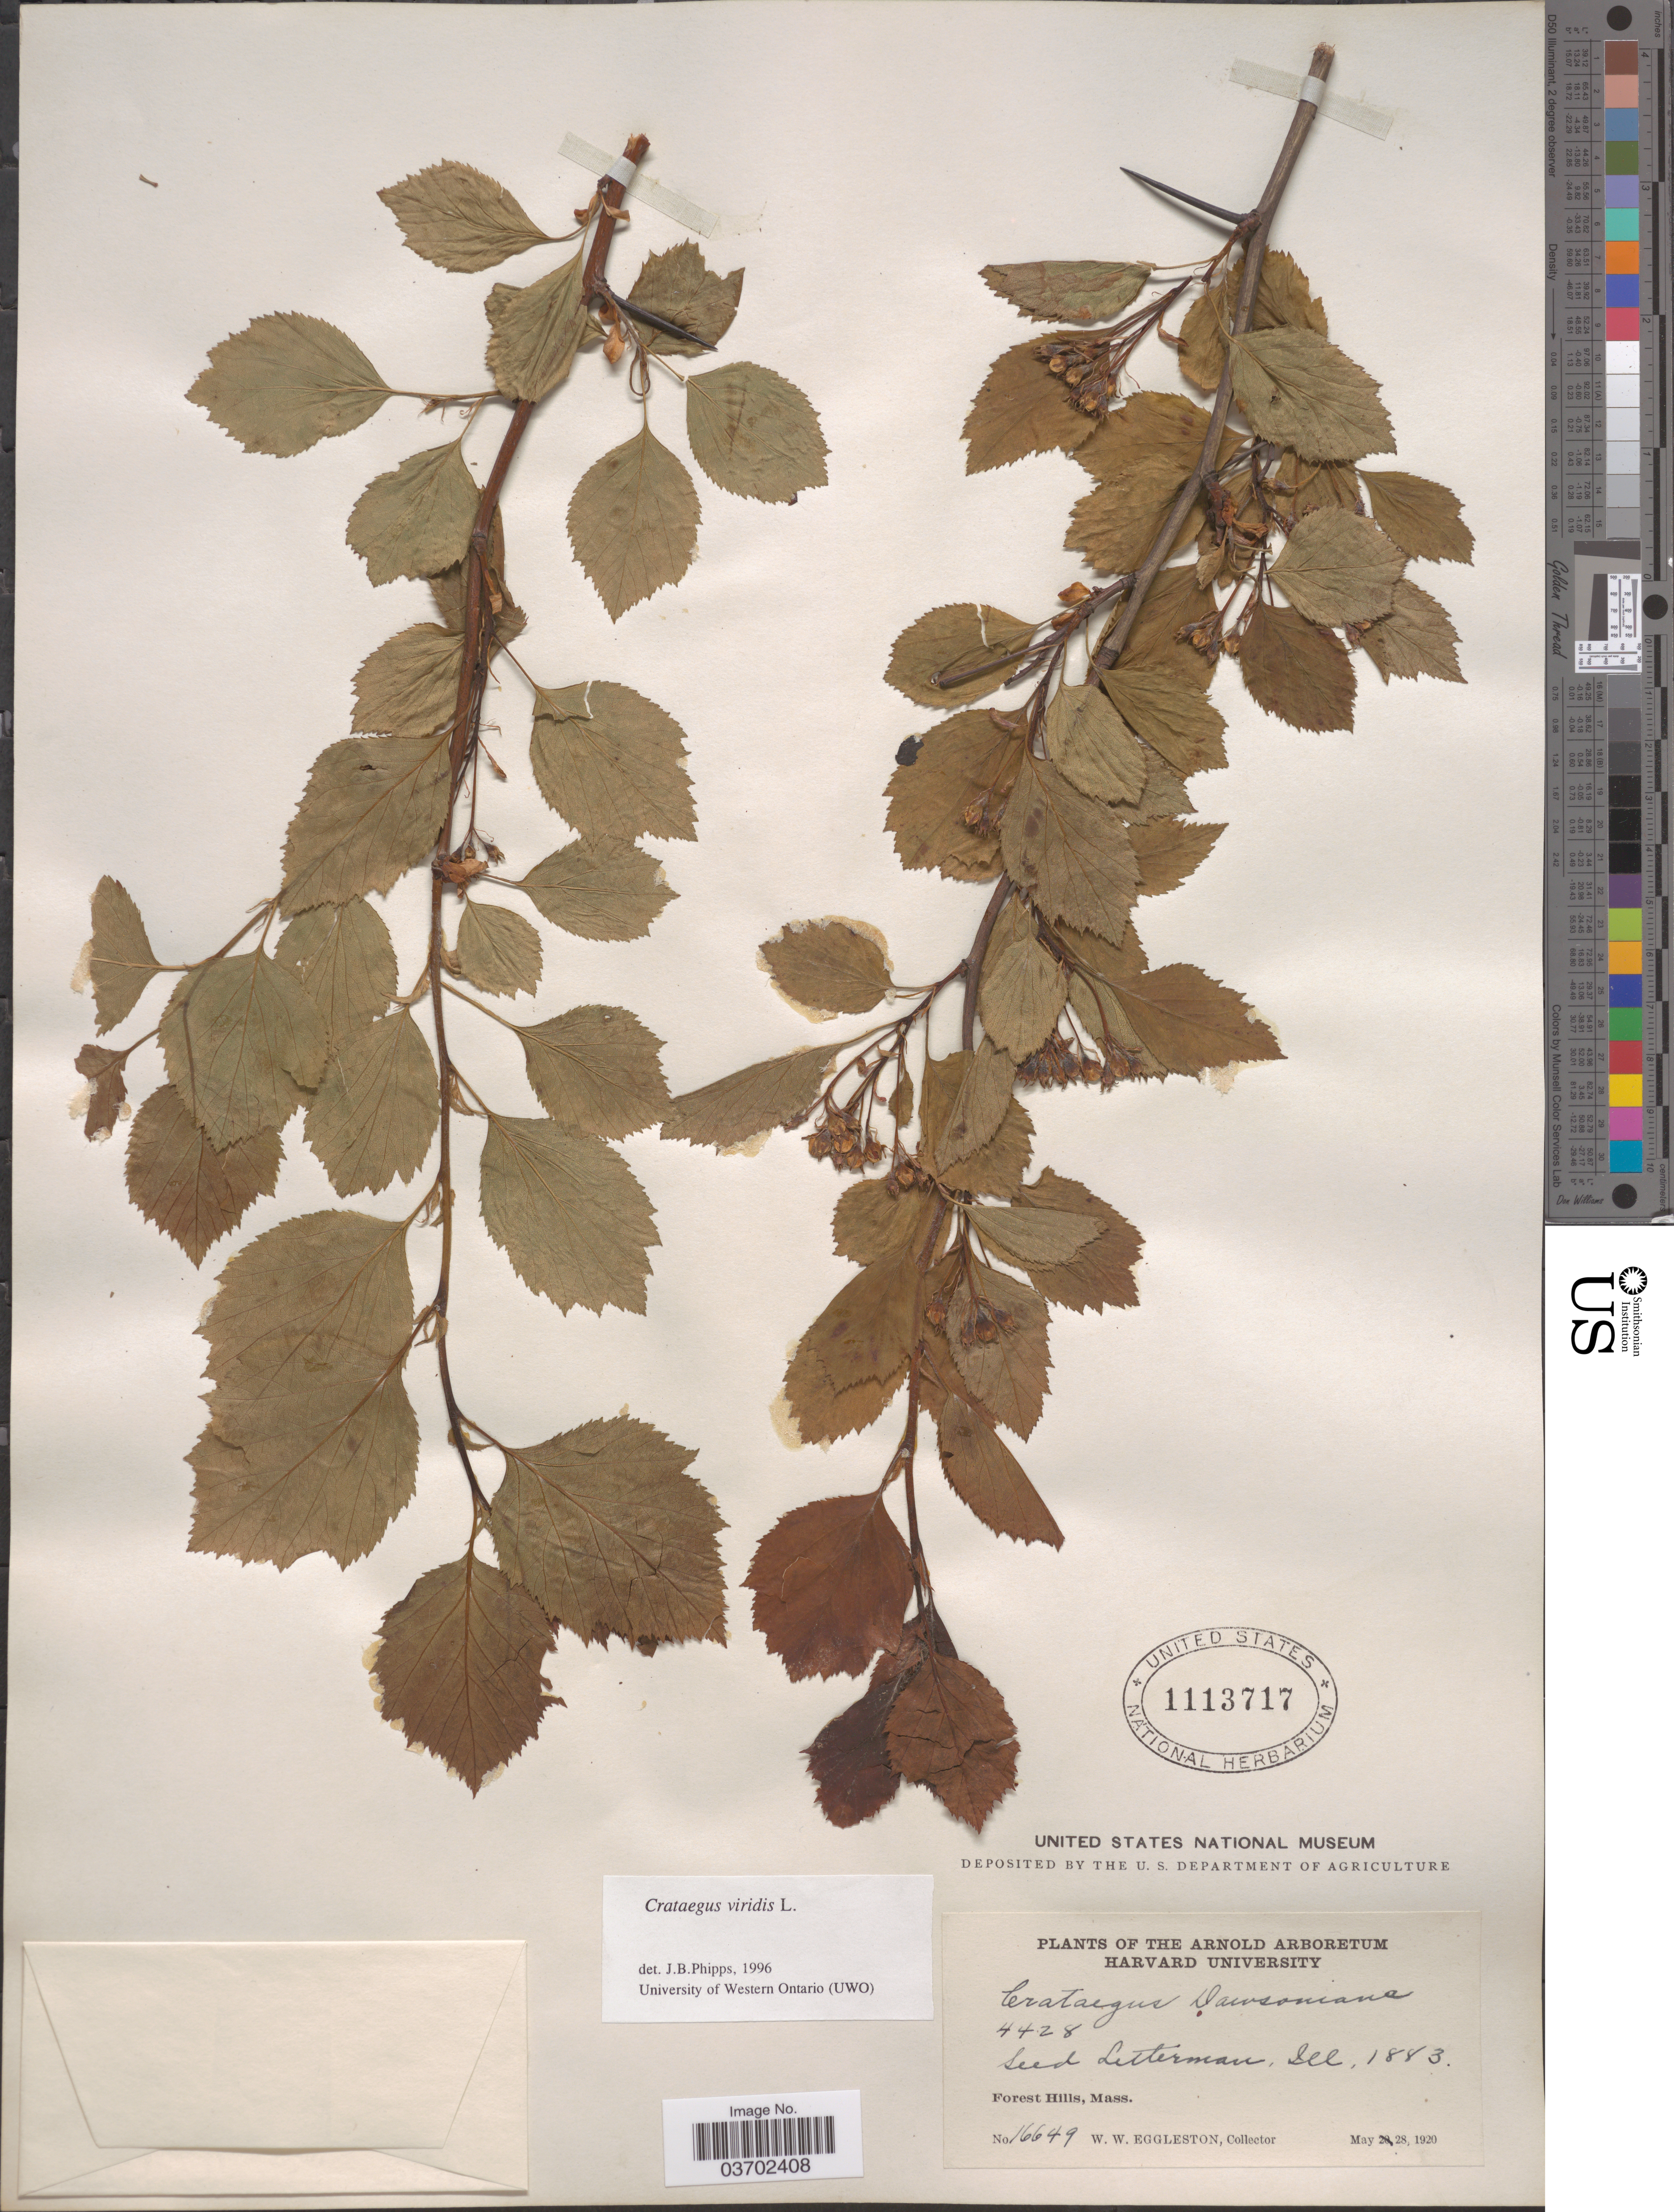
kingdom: Plantae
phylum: Tracheophyta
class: Magnoliopsida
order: Rosales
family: Rosaceae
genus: Crataegus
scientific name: Crataegus viridis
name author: L.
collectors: W. W. Eggleston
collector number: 16649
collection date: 1920-05-28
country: United States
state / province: Massachusetts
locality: Forest Hills.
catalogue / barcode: US 1113717